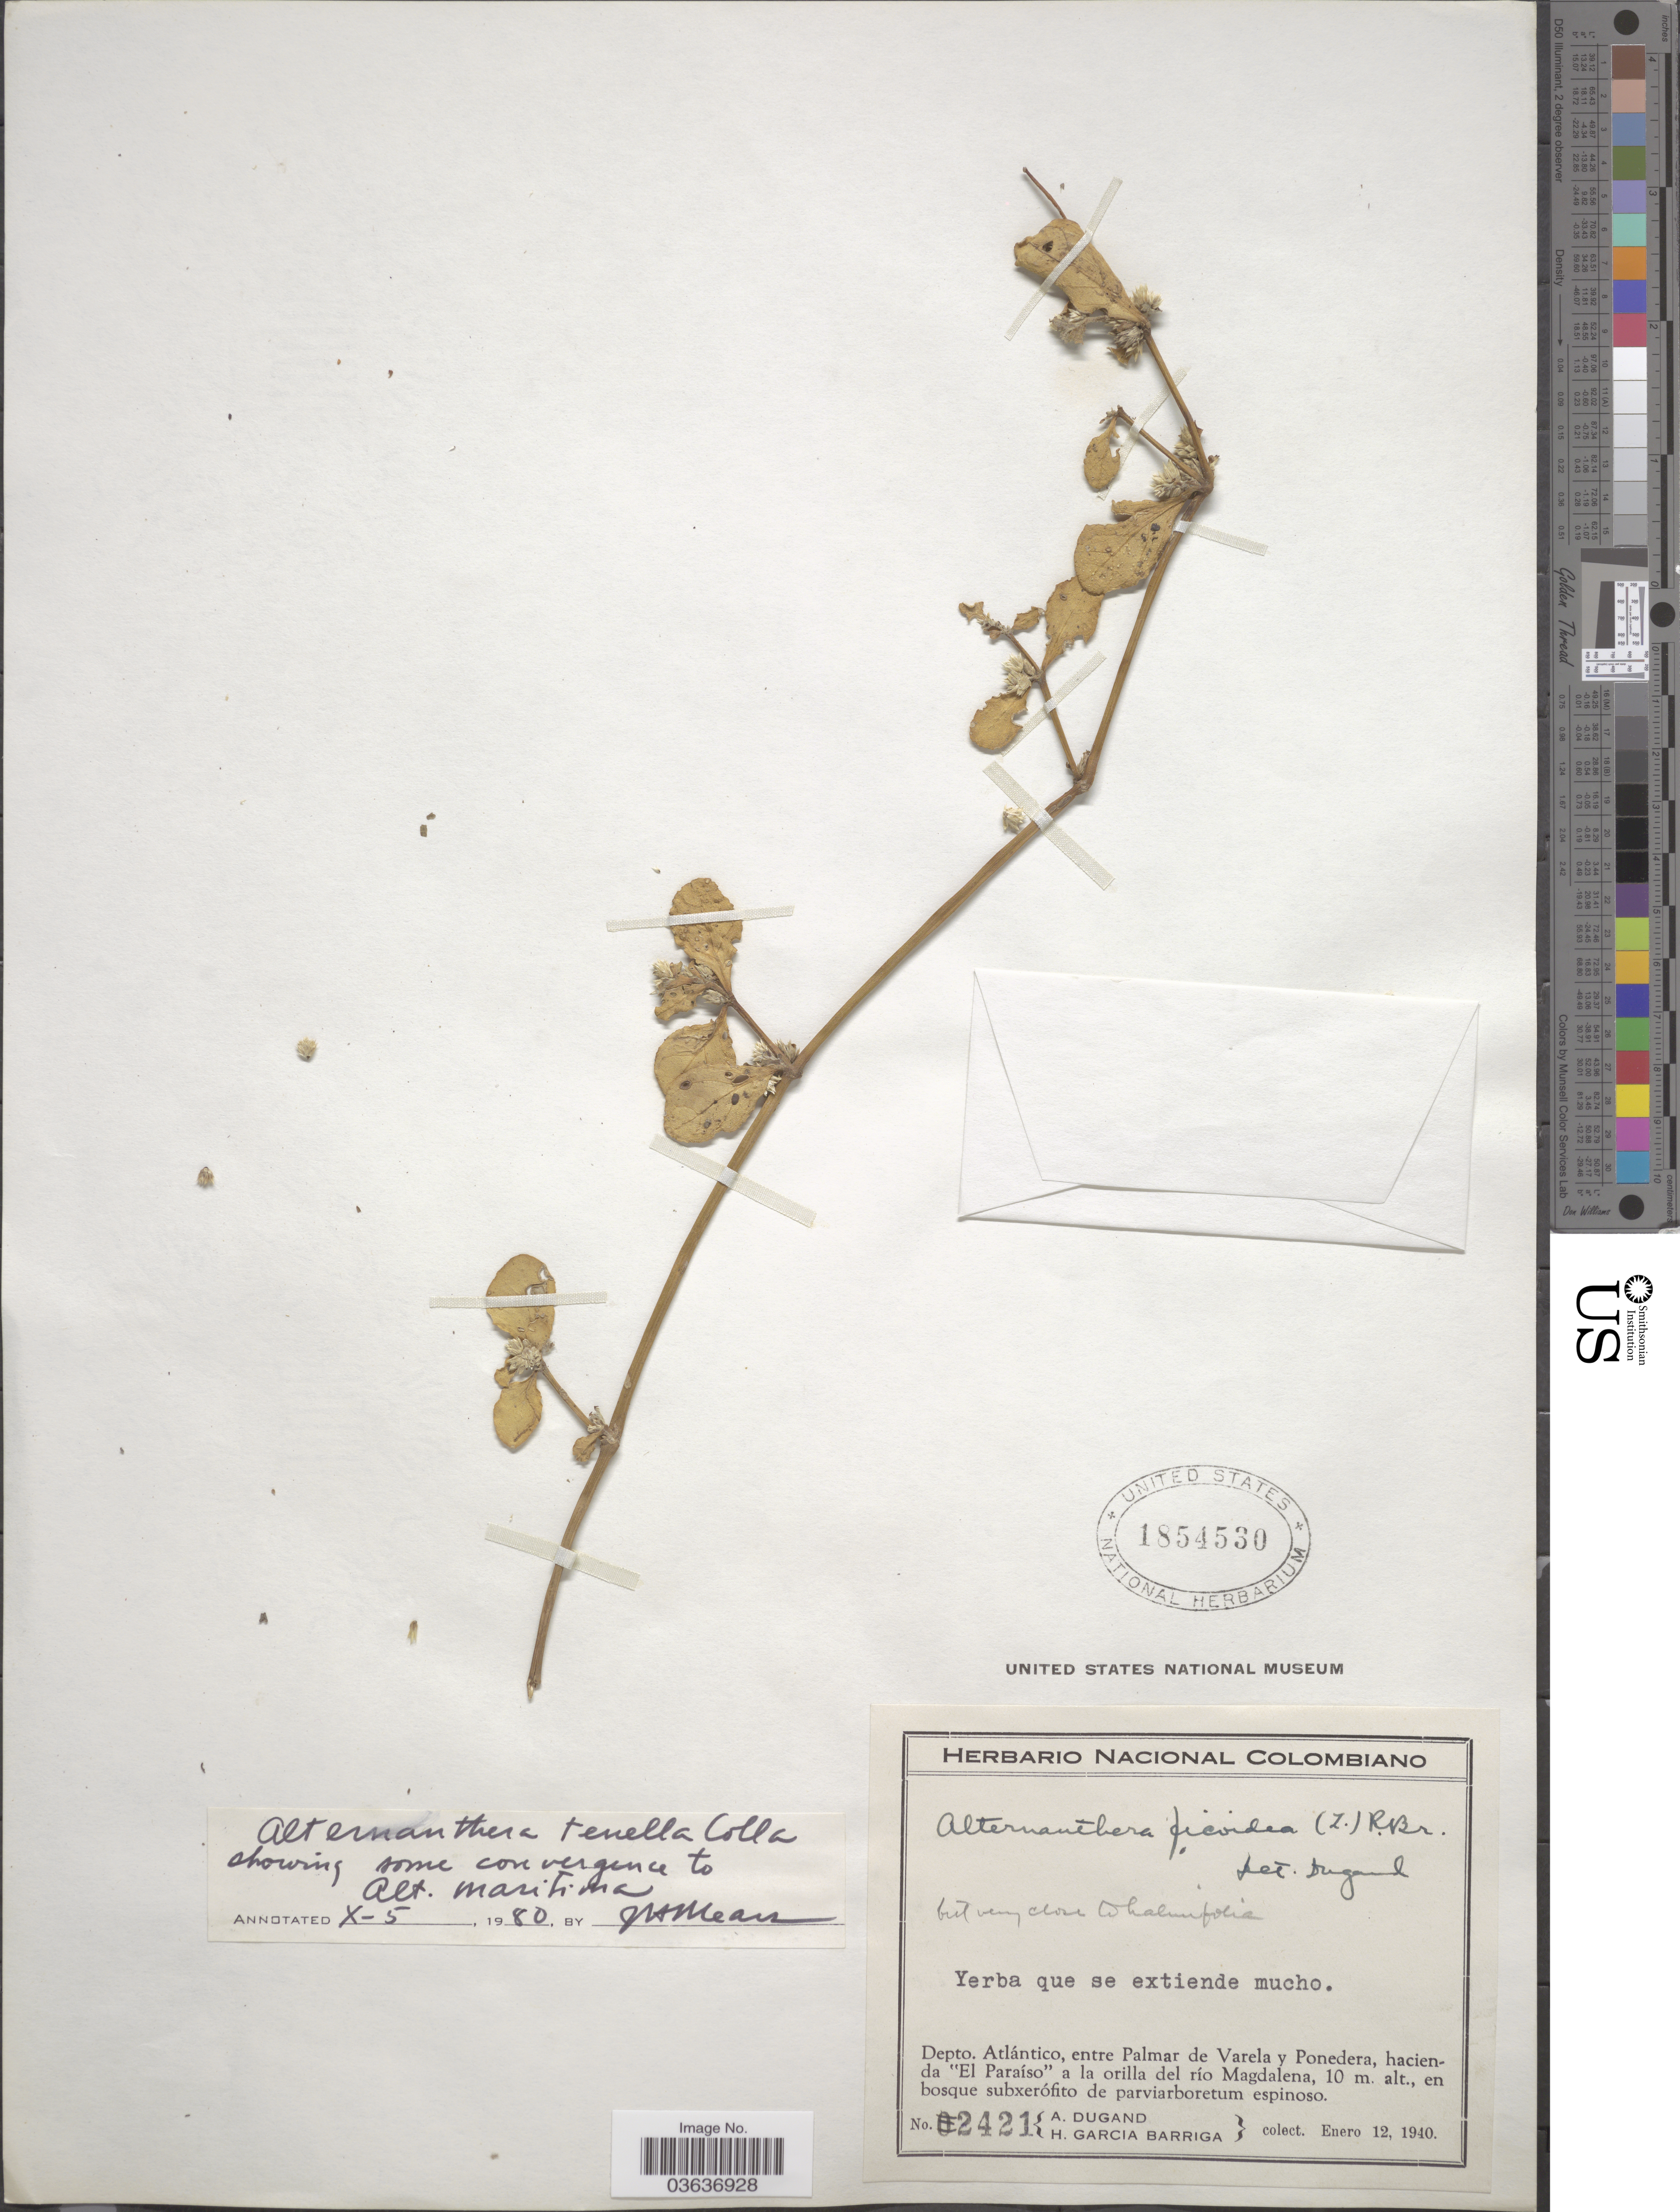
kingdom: Plantae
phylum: Tracheophyta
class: Magnoliopsida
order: Caryophyllales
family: Amaranthaceae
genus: Alternanthera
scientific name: Alternanthera tenella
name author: Colla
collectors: A. Dugand & H. García Barriga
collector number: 2421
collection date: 1940-01-12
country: Colombia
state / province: Atlántico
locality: Depto. Atlántico, entre Palmar de Varela y Ponedera, hacienda "El Paraíso" a la orilla del río Magdalena.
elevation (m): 10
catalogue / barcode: US 1854530